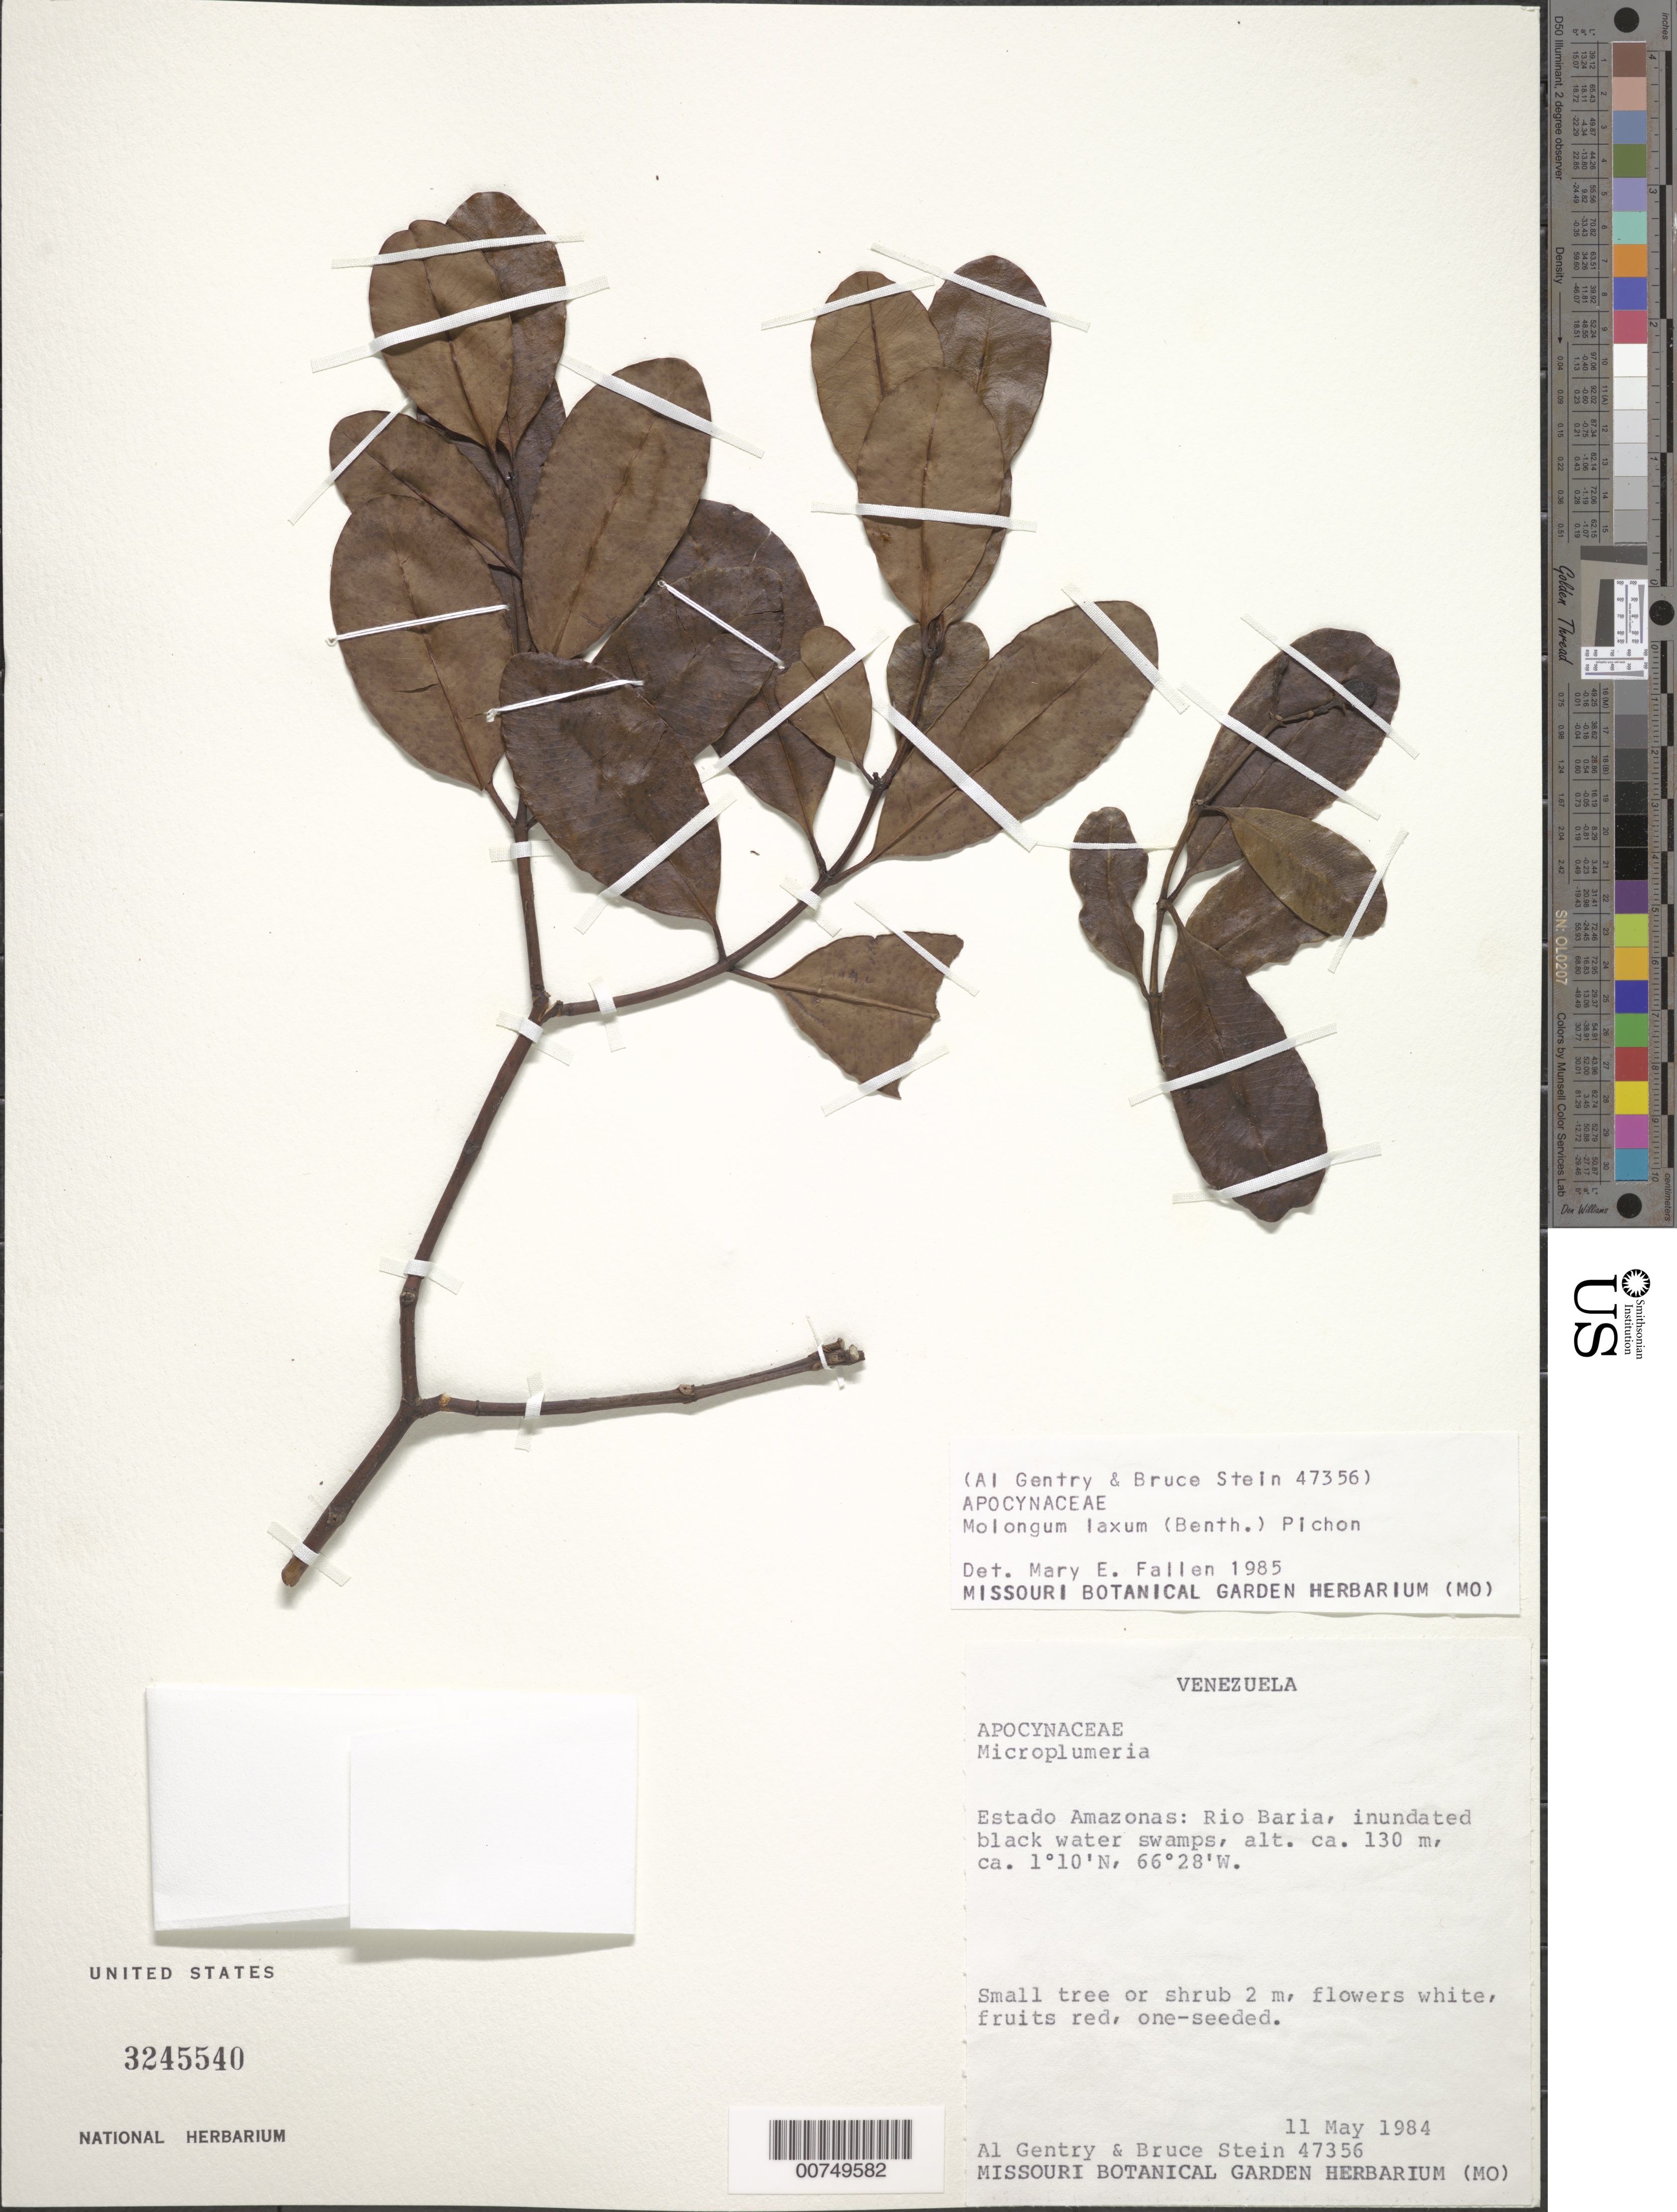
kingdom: Plantae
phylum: Tracheophyta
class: Magnoliopsida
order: Gentianales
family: Apocynaceae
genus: Molongum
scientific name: Molongum laxum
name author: (Benth.) Pichon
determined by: Fallen, M. E.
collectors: A. H. Gentry & B. Stein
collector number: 47356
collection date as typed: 11-May-84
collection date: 1984-05-11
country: Venezuela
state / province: Amazonas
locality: Río Baría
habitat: Inundated black water swamps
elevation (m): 130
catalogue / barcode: US 3245540